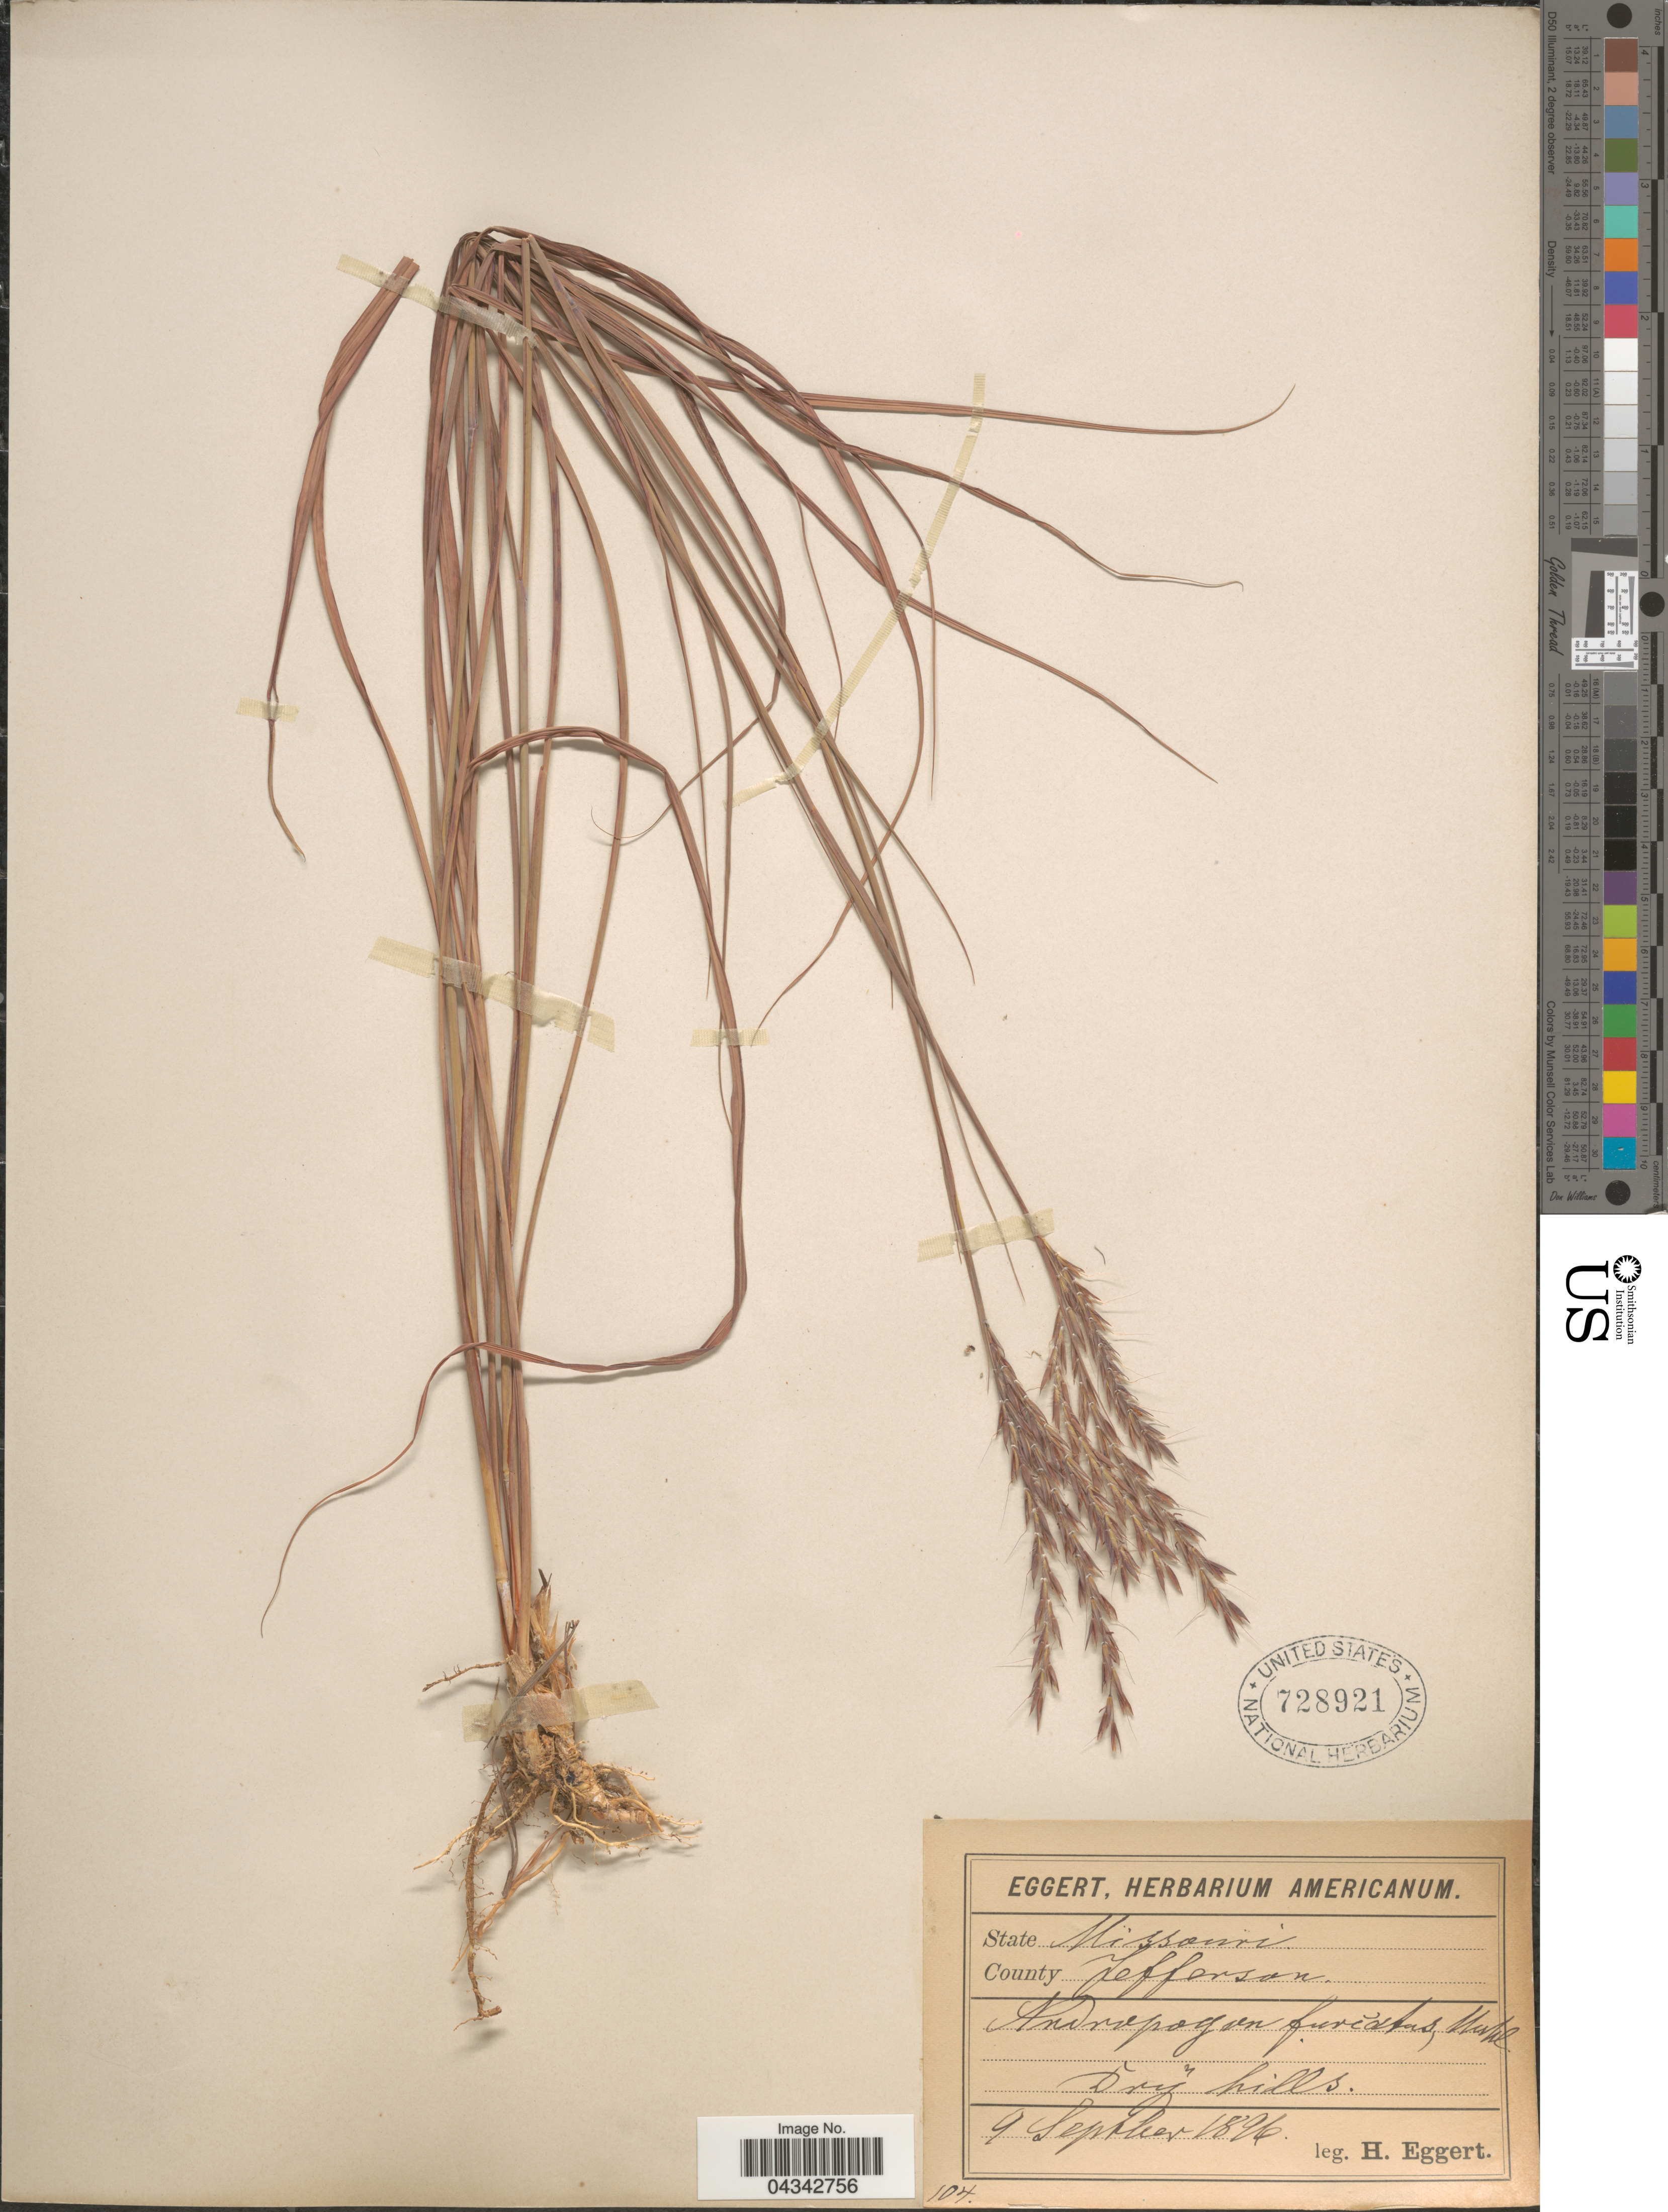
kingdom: Plantae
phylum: Tracheophyta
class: Liliopsida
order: Poales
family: Poaceae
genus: Andropogon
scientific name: Andropogon gerardii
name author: Vitman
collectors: H. Eggert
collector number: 104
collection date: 1896-09-09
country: United States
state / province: Missouri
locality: County Jefferson.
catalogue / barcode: US 728921